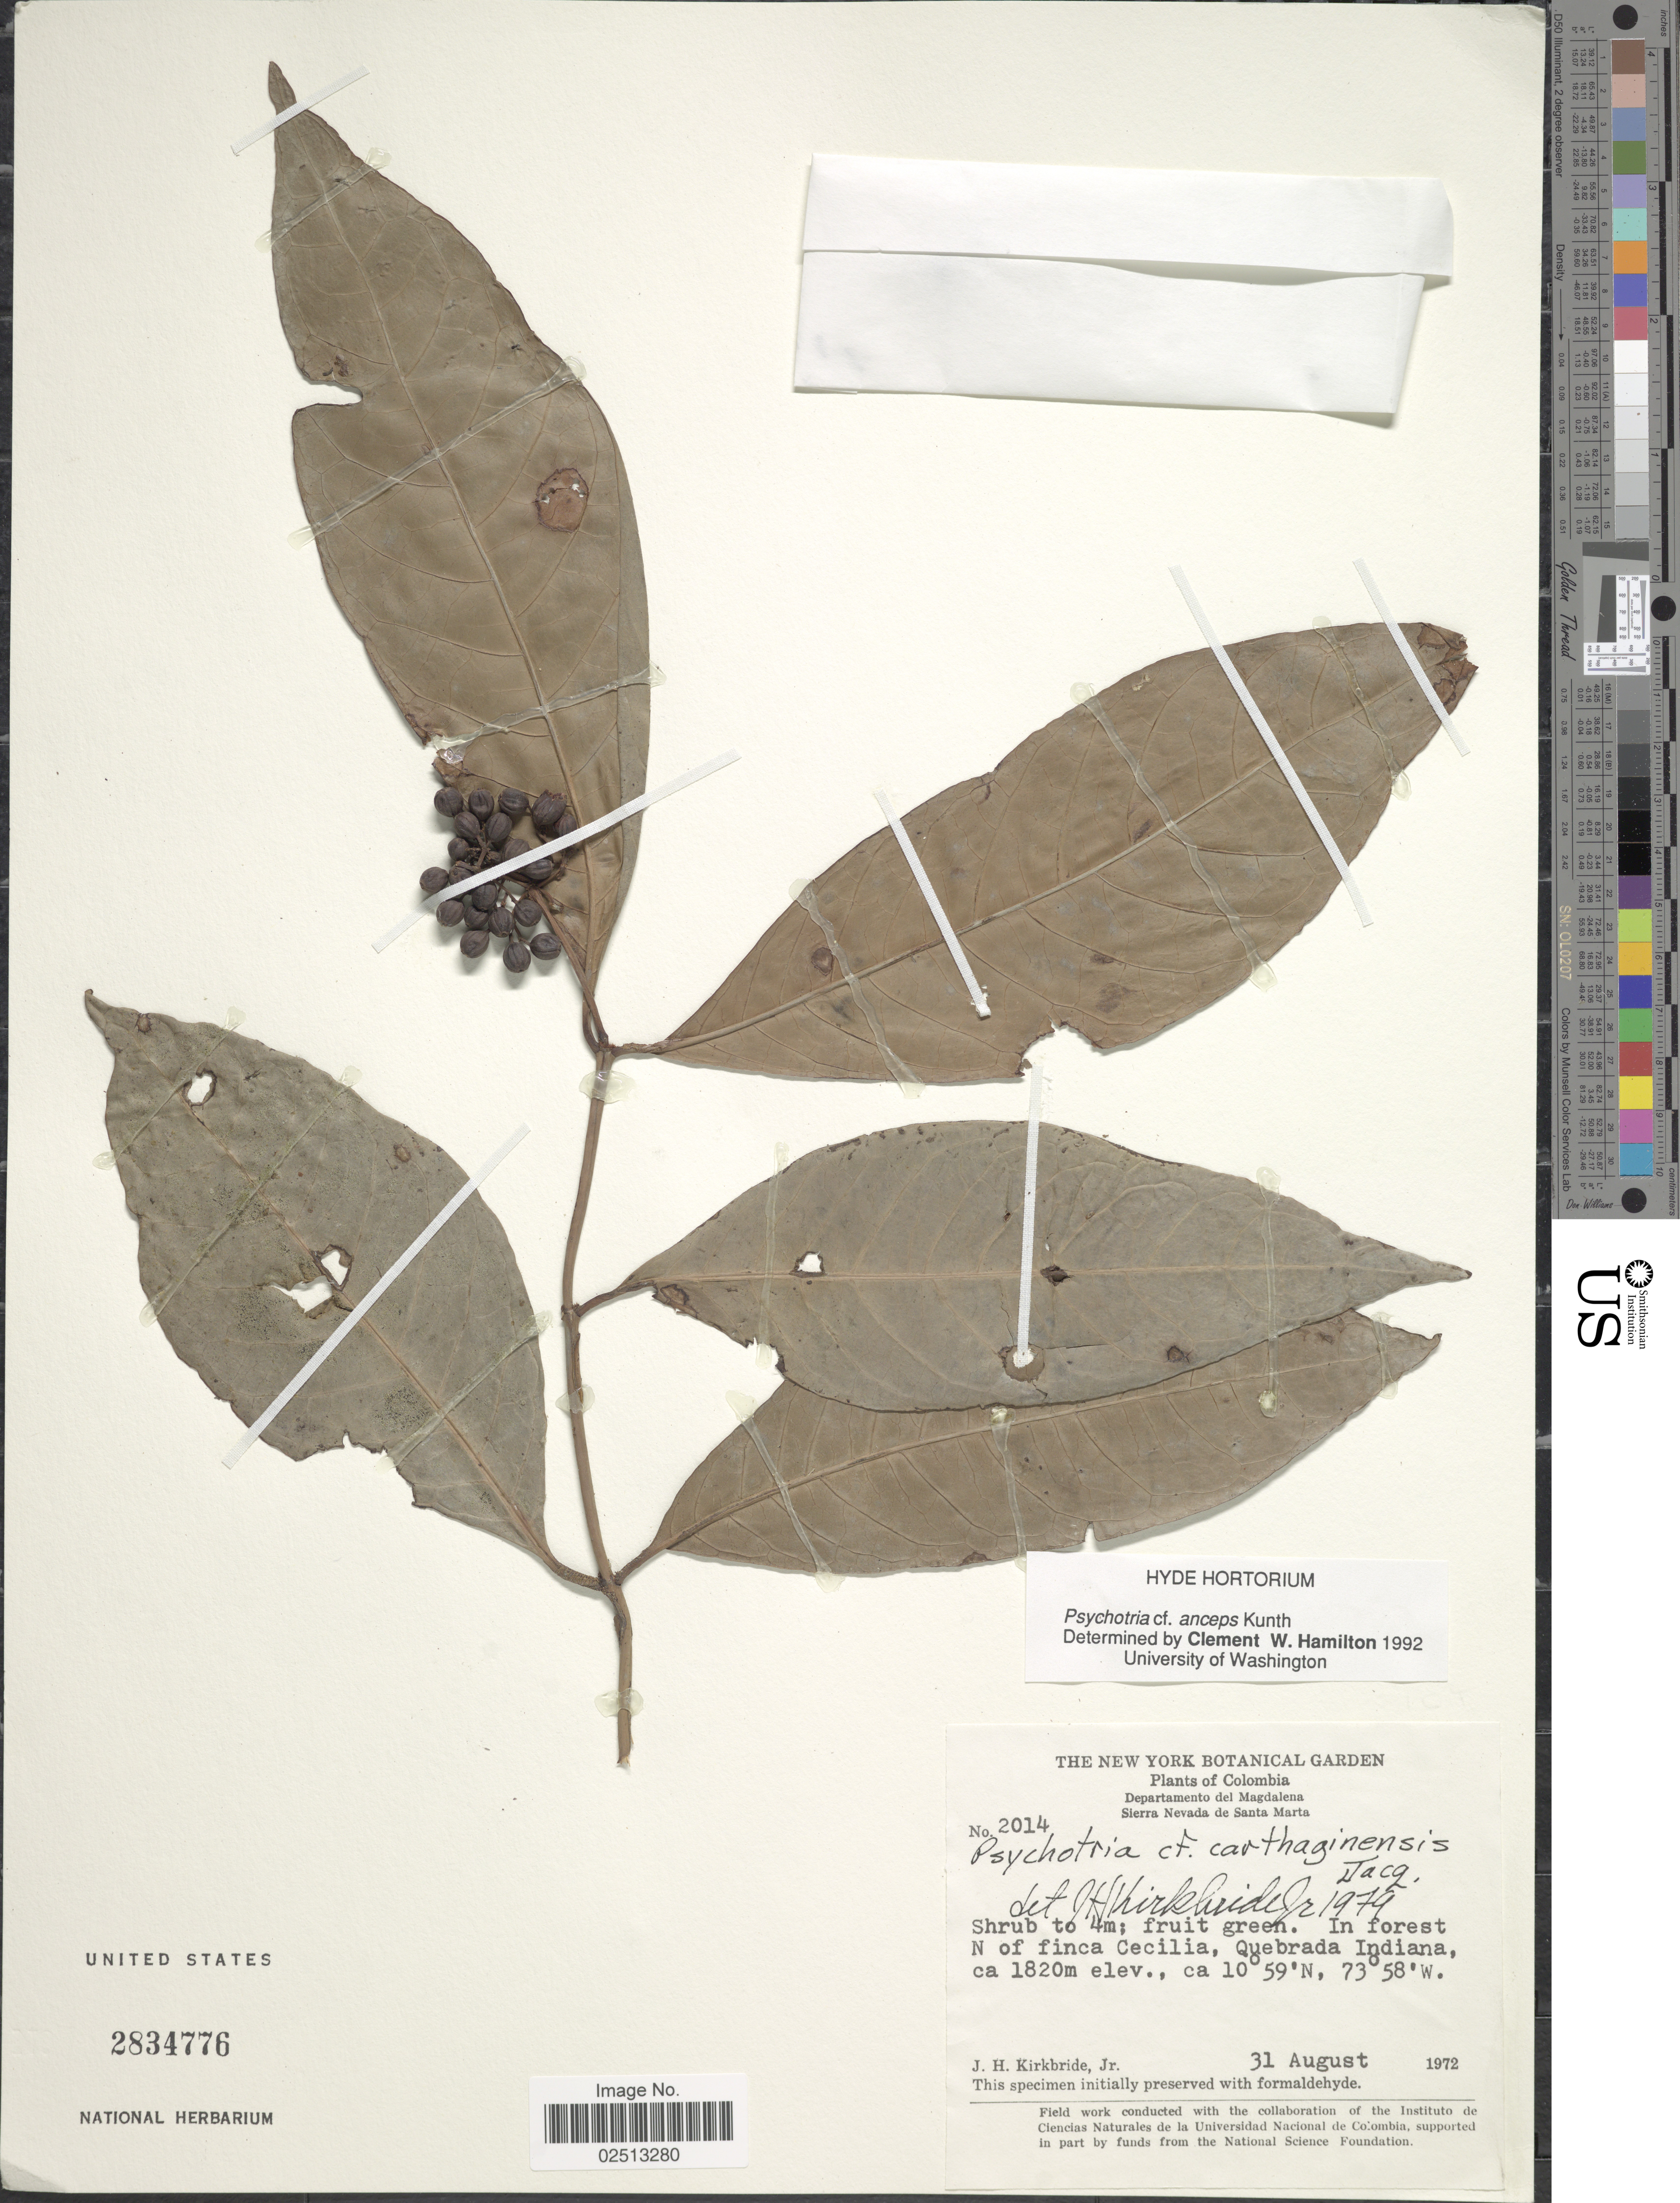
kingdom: Plantae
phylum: Tracheophyta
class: Magnoliopsida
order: Gentianales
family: Rubiaceae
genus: Psychotria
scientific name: Psychotria anceps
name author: Kunth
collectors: J. H. Kirkbride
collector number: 2014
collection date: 1972-08-31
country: Colombia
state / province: Magdalena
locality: Colombia, Departamento del Magdalena. Sierra Nevada de Santa Maria. Quebrada Indiana.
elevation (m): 1820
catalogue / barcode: US 2834776